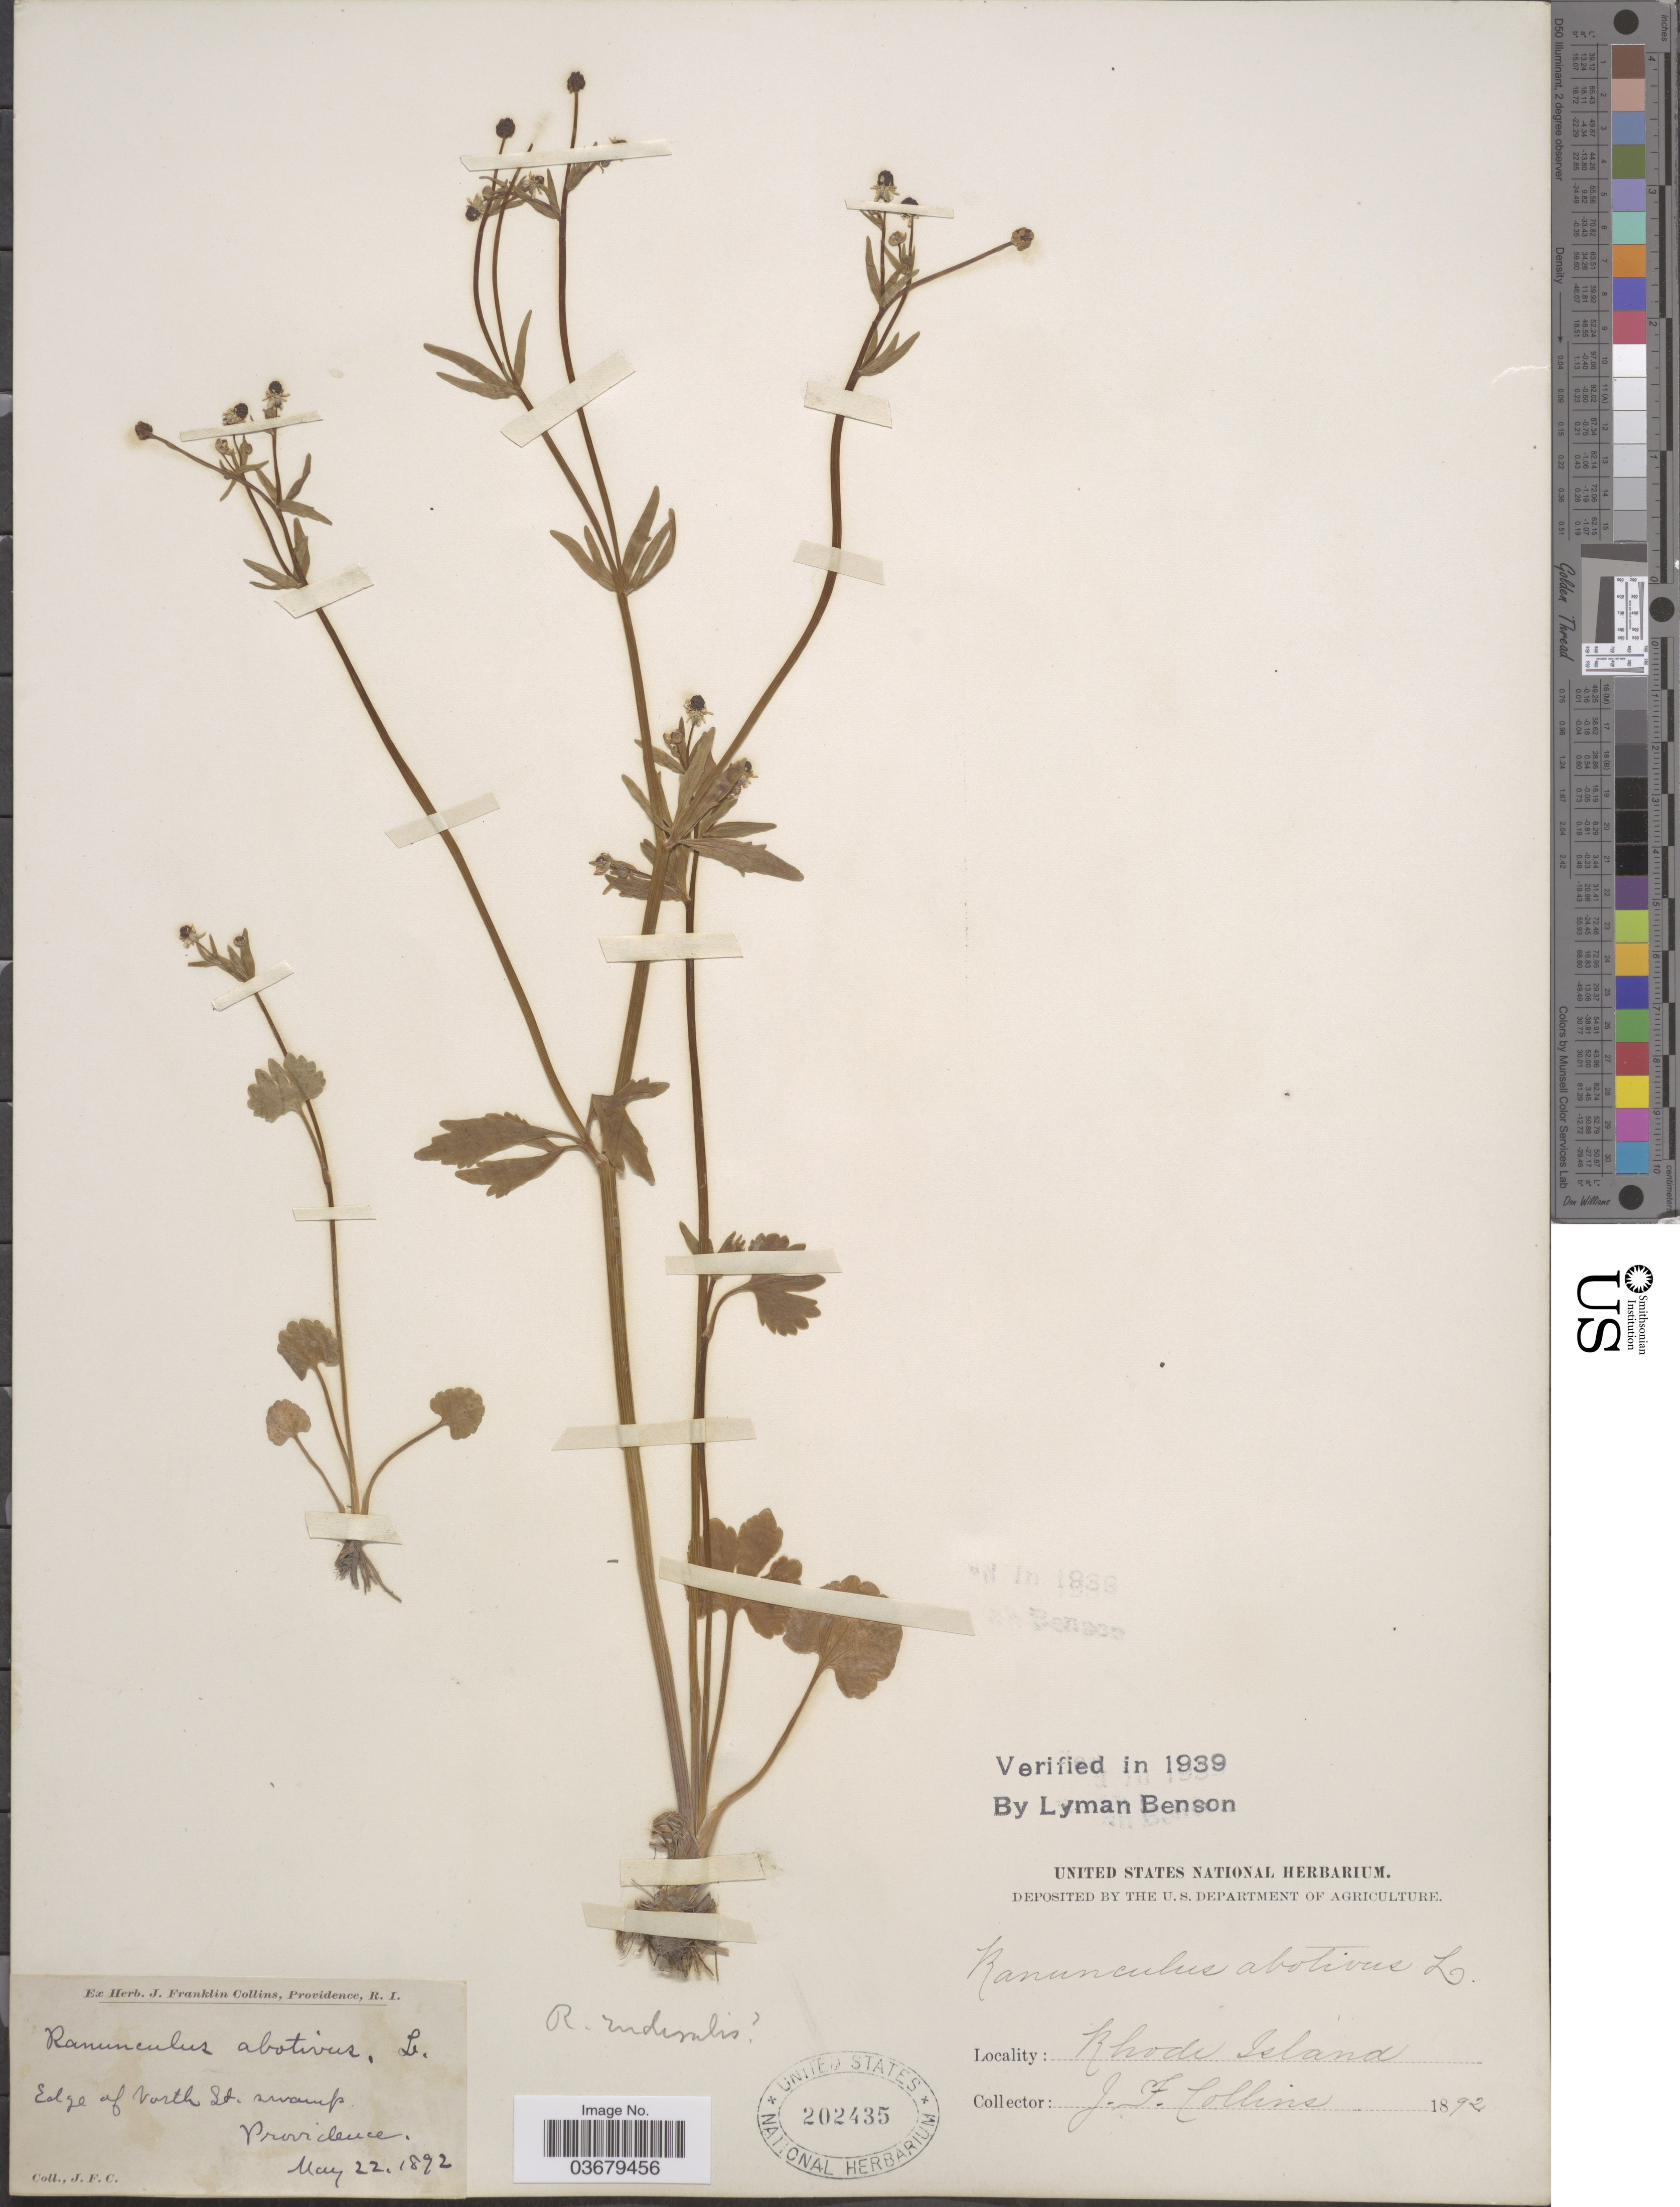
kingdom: Plantae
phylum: Tracheophyta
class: Magnoliopsida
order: Ranunculales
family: Ranunculaceae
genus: Ranunculus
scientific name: Ranunculus abortivus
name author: L.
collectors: J. Collins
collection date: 1892-05-22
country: United States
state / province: Rhode Island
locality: Edge of North swamp, Providence.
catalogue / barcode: US 202435